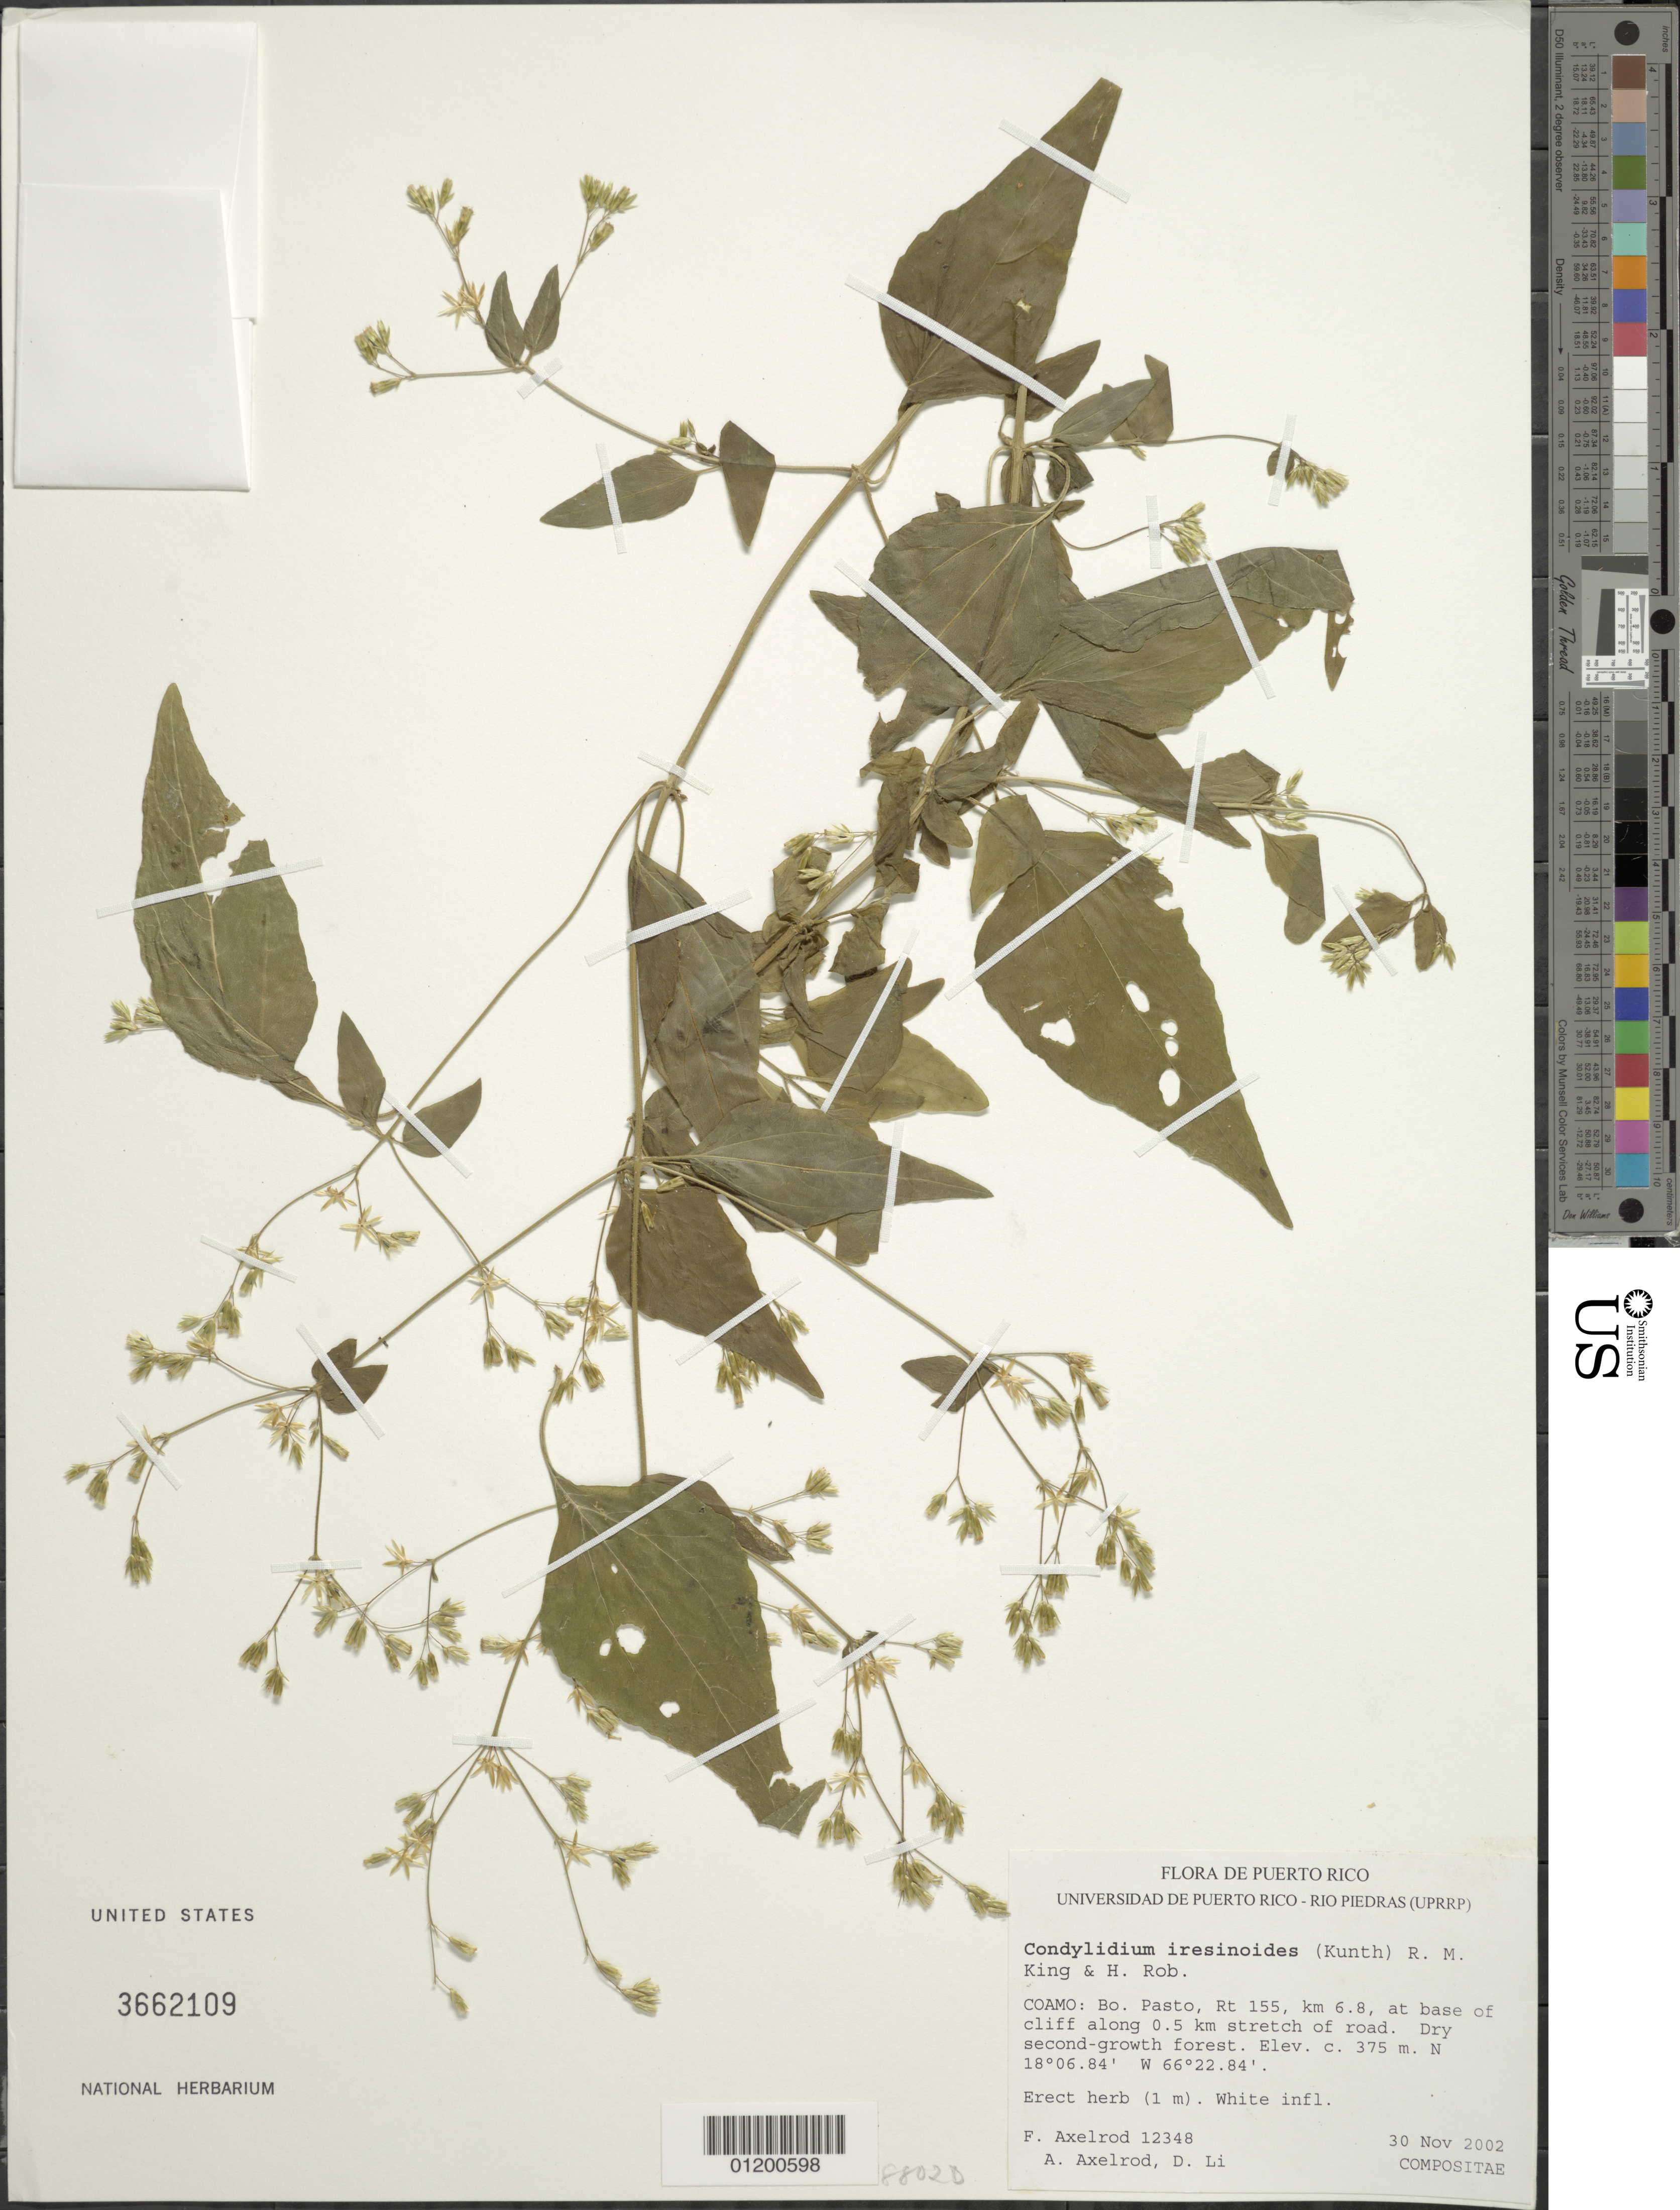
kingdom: Plantae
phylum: Tracheophyta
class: Magnoliopsida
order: Asterales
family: Asteraceae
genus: Condylidium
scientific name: Condylidium iresinoides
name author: (Kunth) R.M. King & H. Rob.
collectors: F. S. Axelrod, A. Axelrod & D. Li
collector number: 12348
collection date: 2002-11-30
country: Puerto Rico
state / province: Coamo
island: Puerto Rico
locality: Bo. Pasto, Rt 155, km 6.8, at base of cliff along 0.5 km stretch of road.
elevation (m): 375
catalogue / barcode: US 3662109